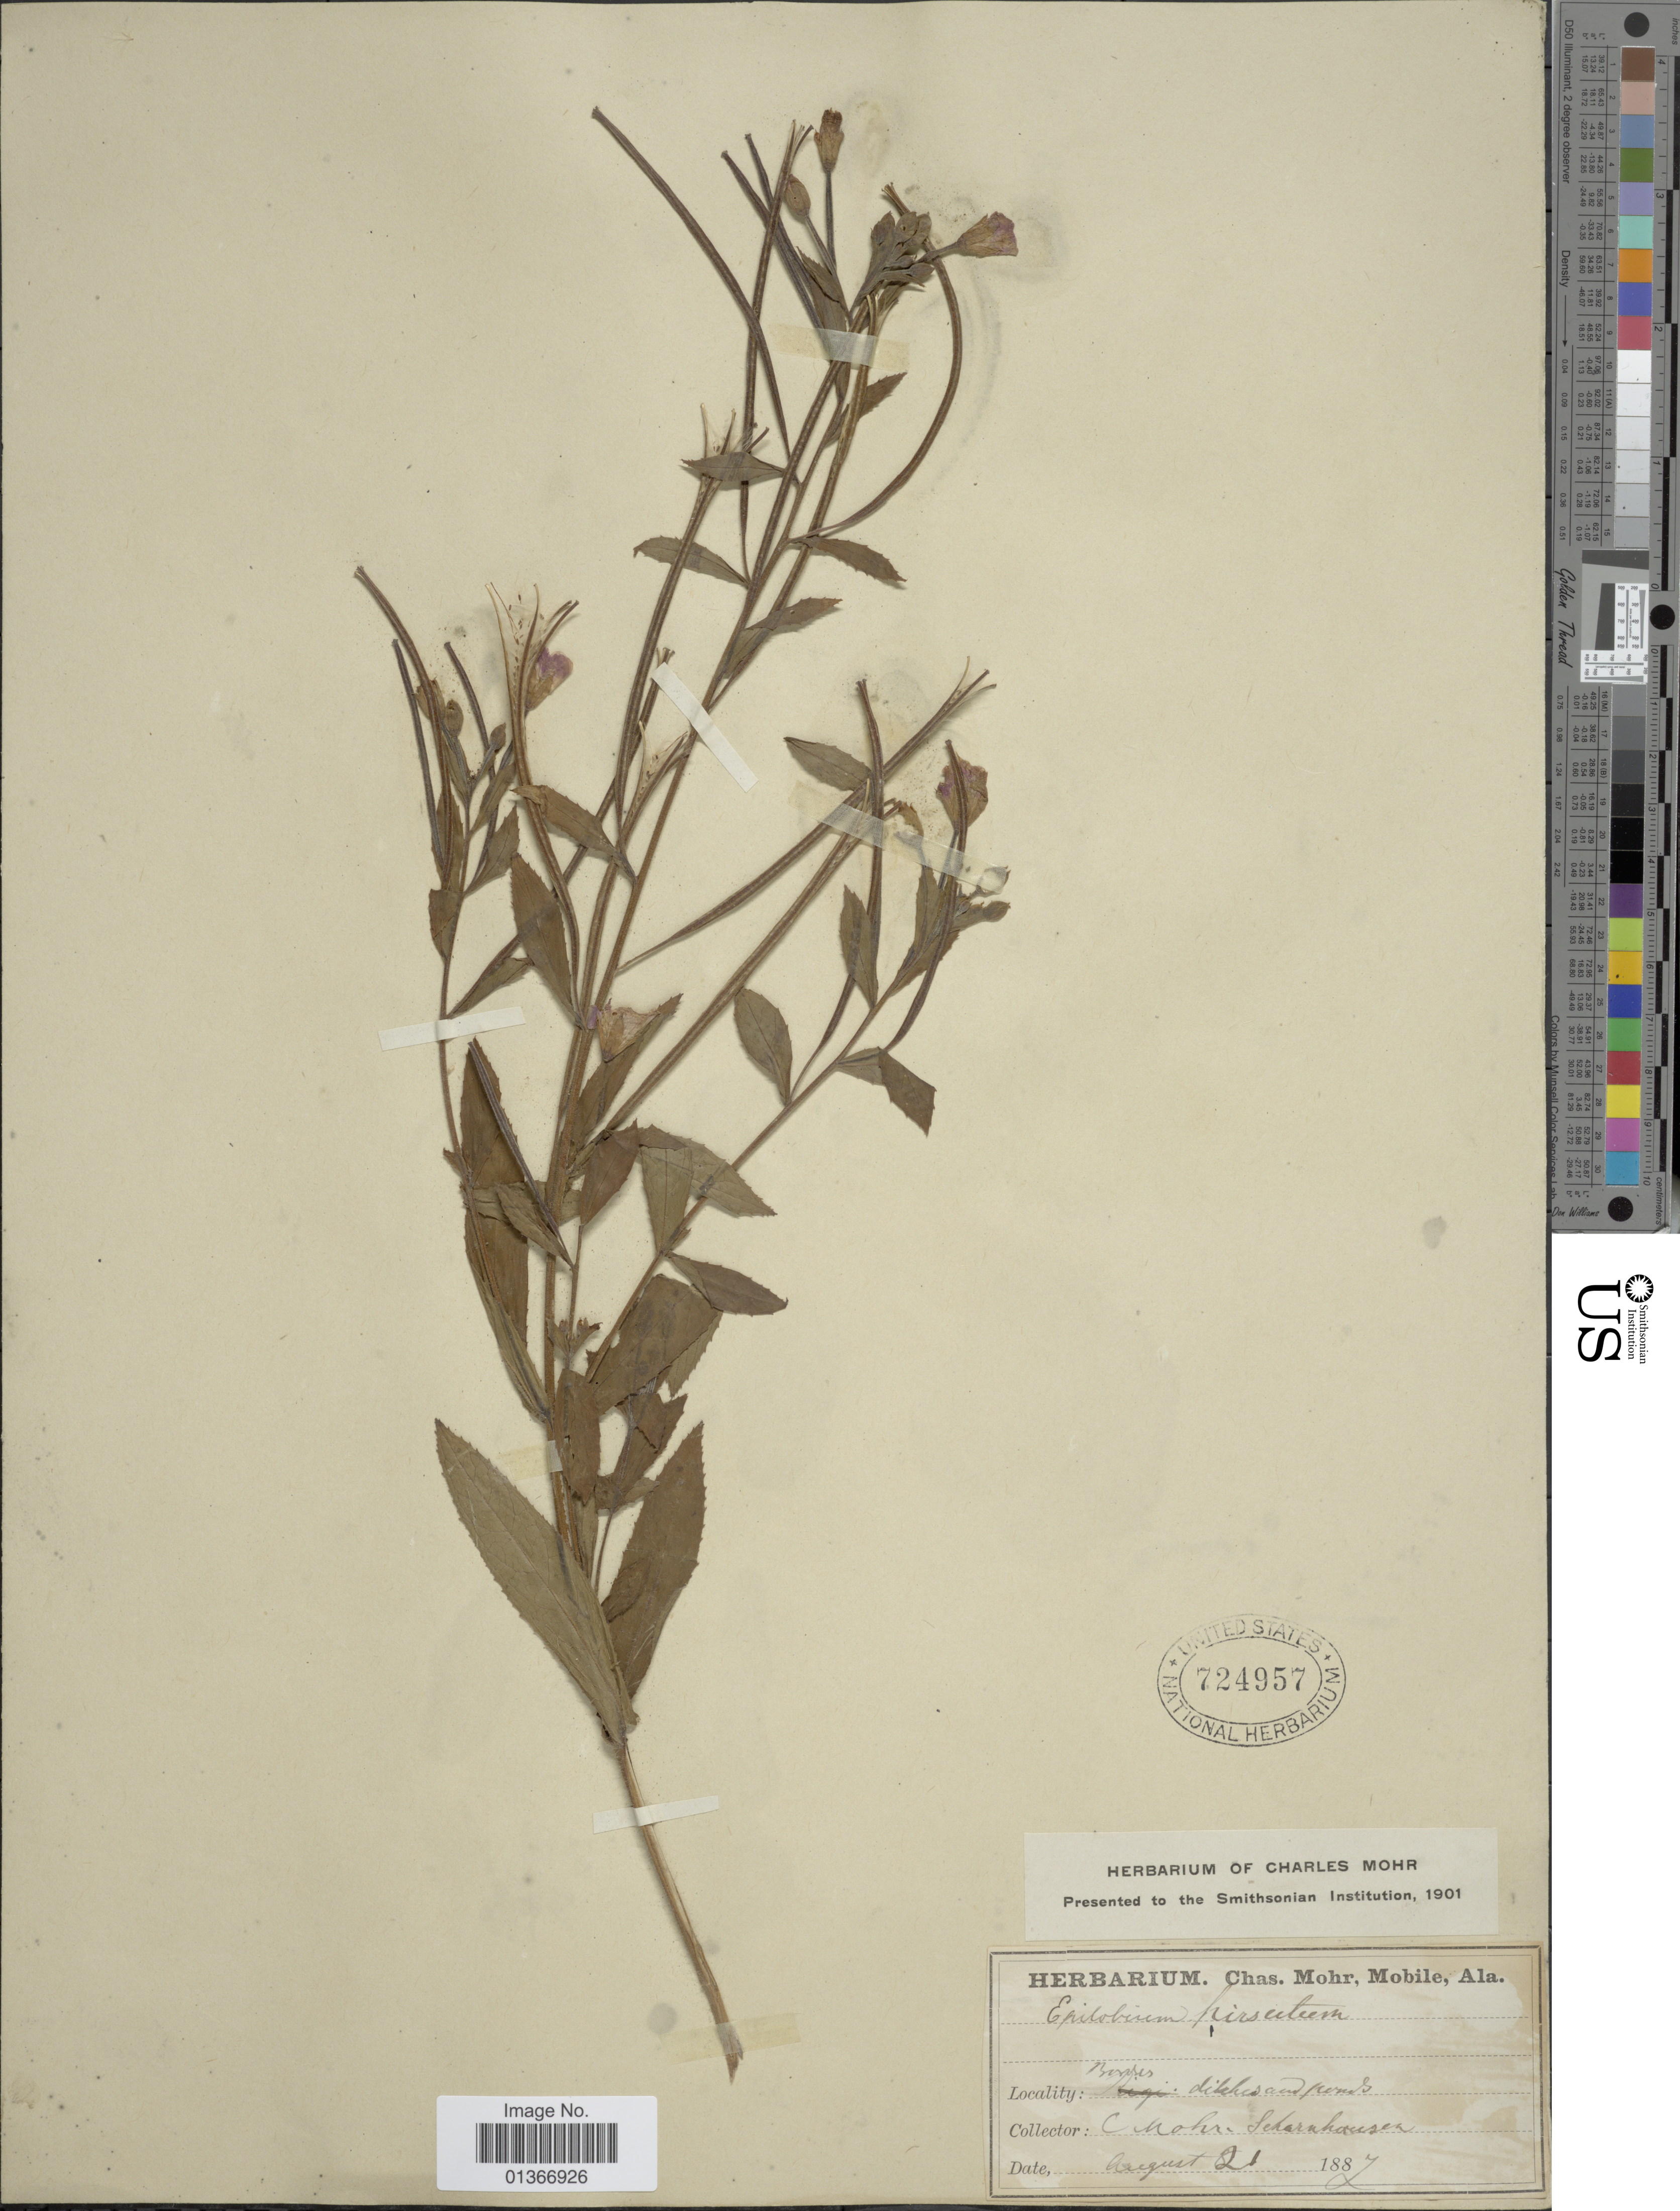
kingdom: Plantae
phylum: Tracheophyta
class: Magnoliopsida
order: Myrtales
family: Onagraceae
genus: Epilobium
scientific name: Epilobium hirsutum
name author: L.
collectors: C. T. Mohr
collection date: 1887-08-21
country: Germany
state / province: Baden-Württemberg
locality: Scharnhausen.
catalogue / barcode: US 724957